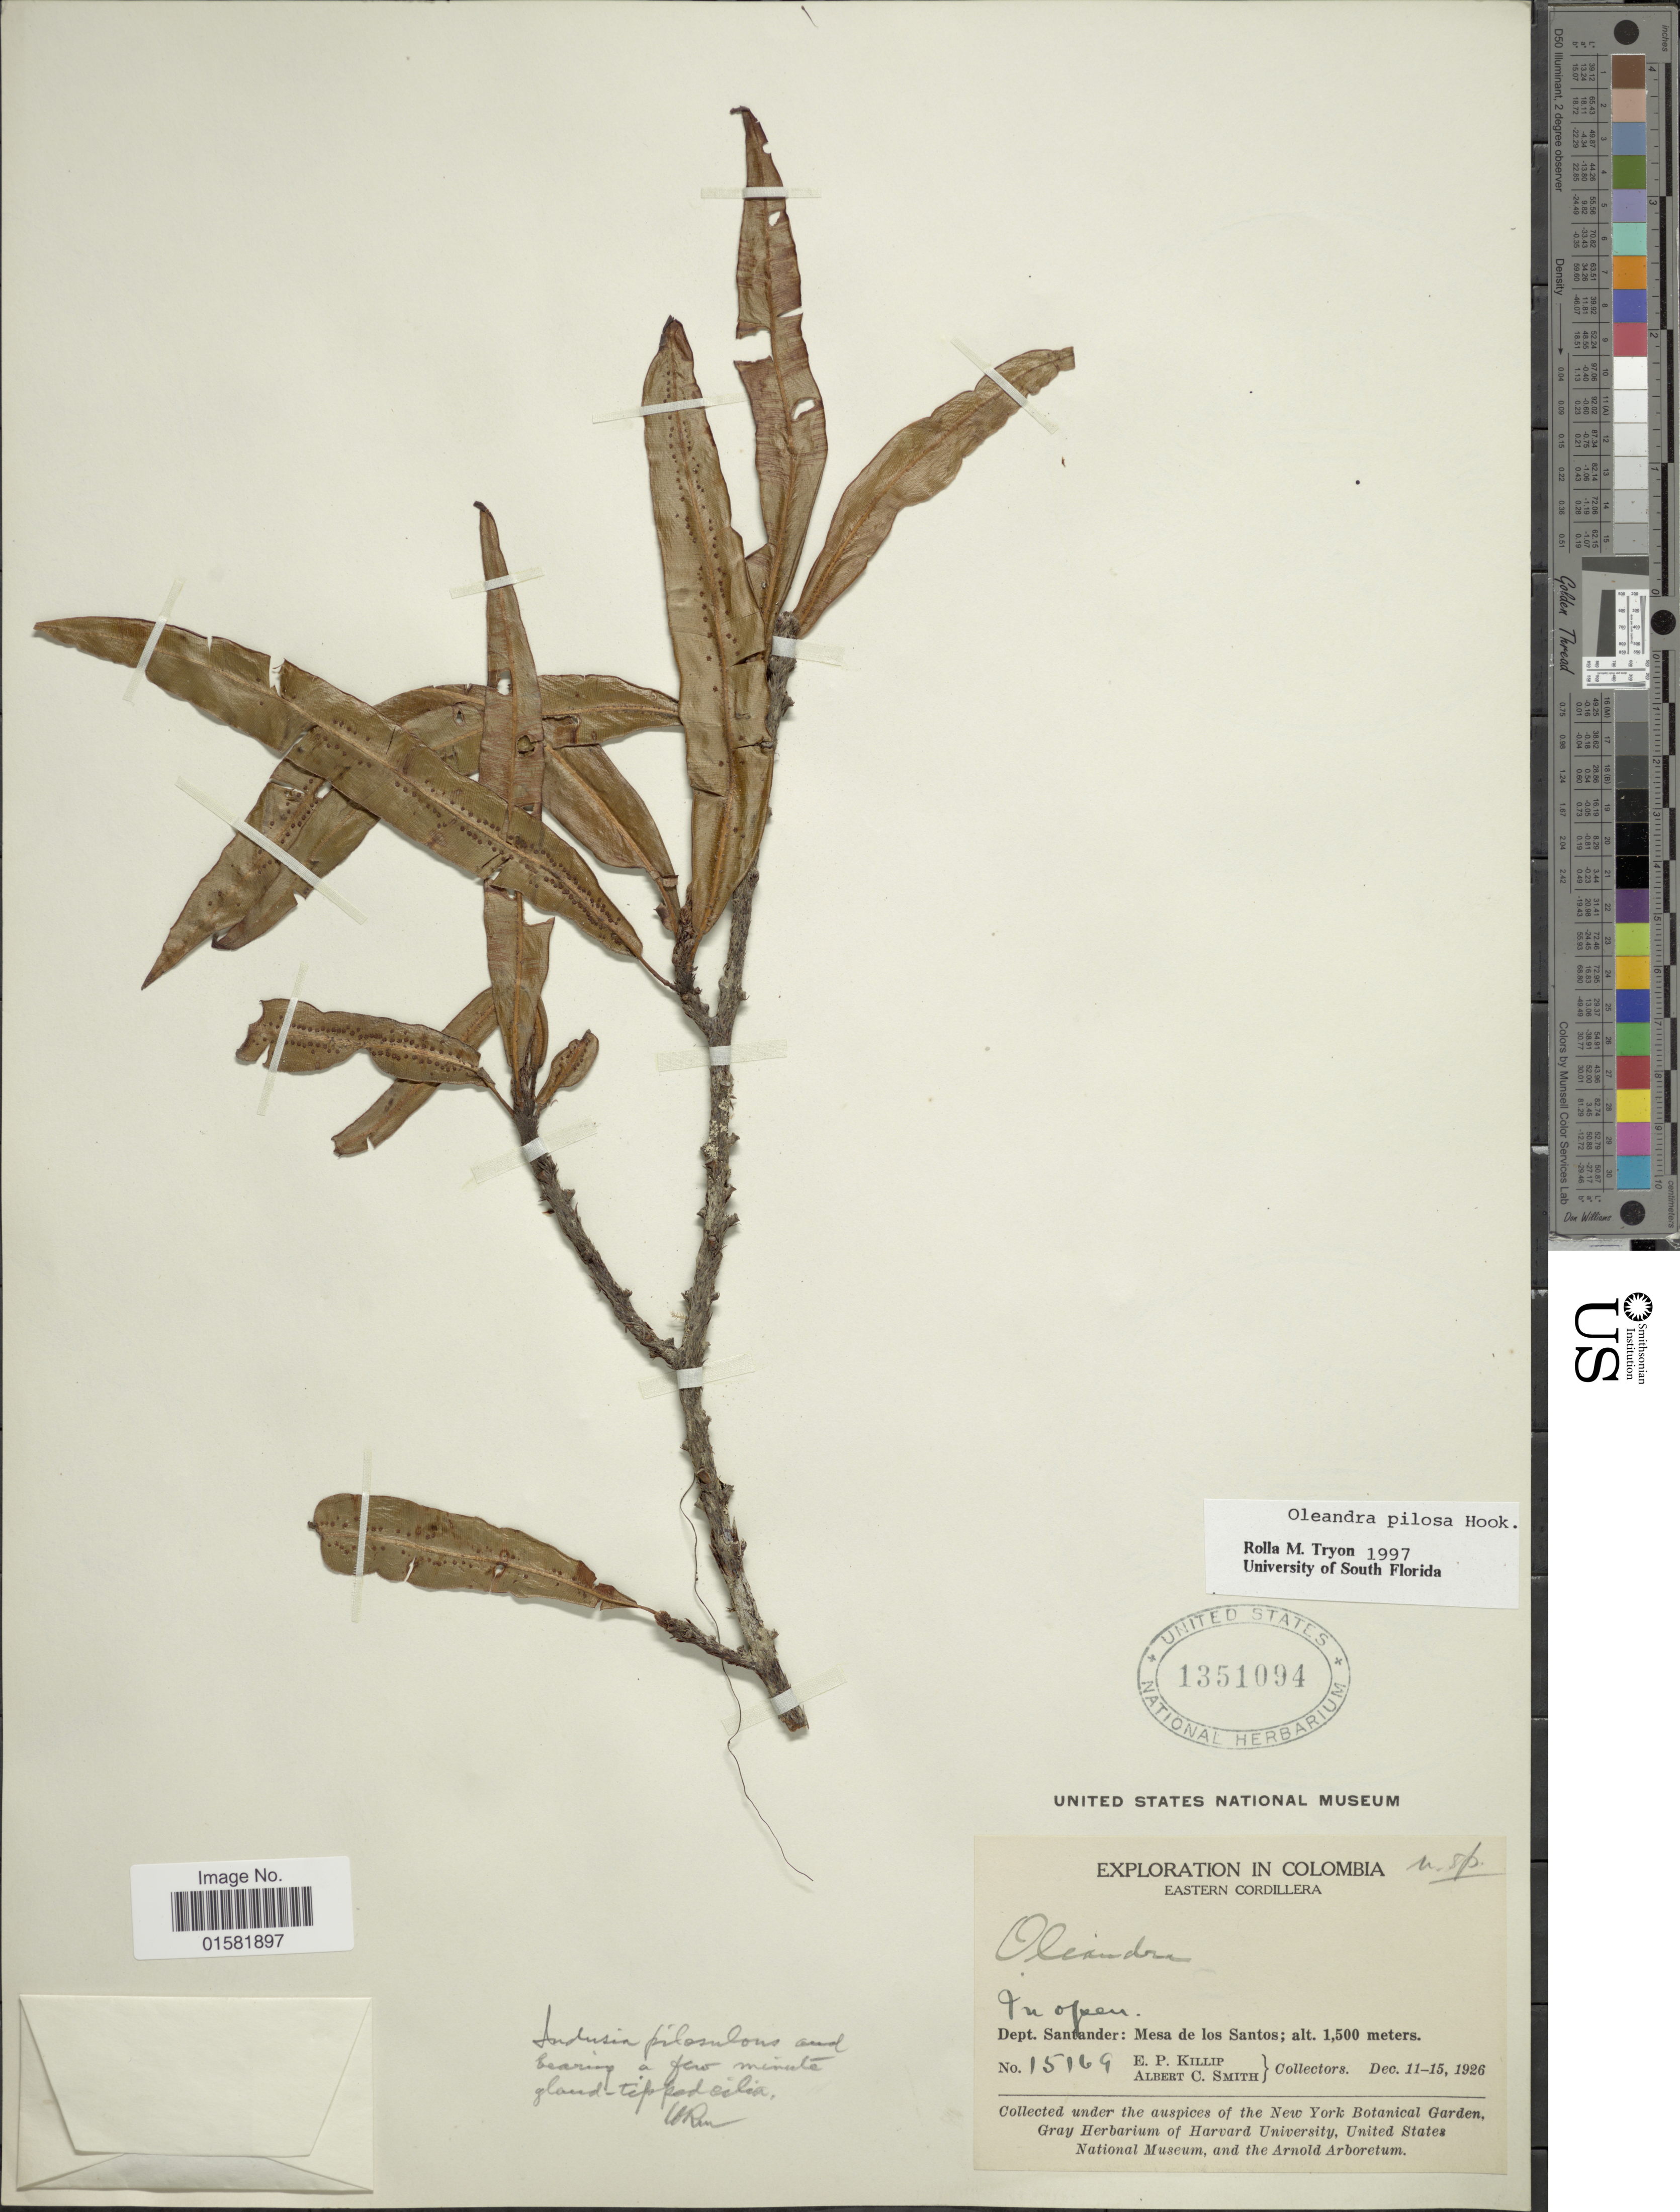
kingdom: Plantae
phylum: Tracheophyta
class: Polypodiopsida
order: Polypodiales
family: Oleandraceae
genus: Oleandra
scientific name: Oleandra pilosa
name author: Hook.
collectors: E. P. Killip & A. C. Smith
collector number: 15169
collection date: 1926-12-11/1926-12-15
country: Colombia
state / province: Santander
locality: Colombia, eastern Cordillera, Dept. Santander: Mesa de los Santos.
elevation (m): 1500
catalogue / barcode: US 1351094